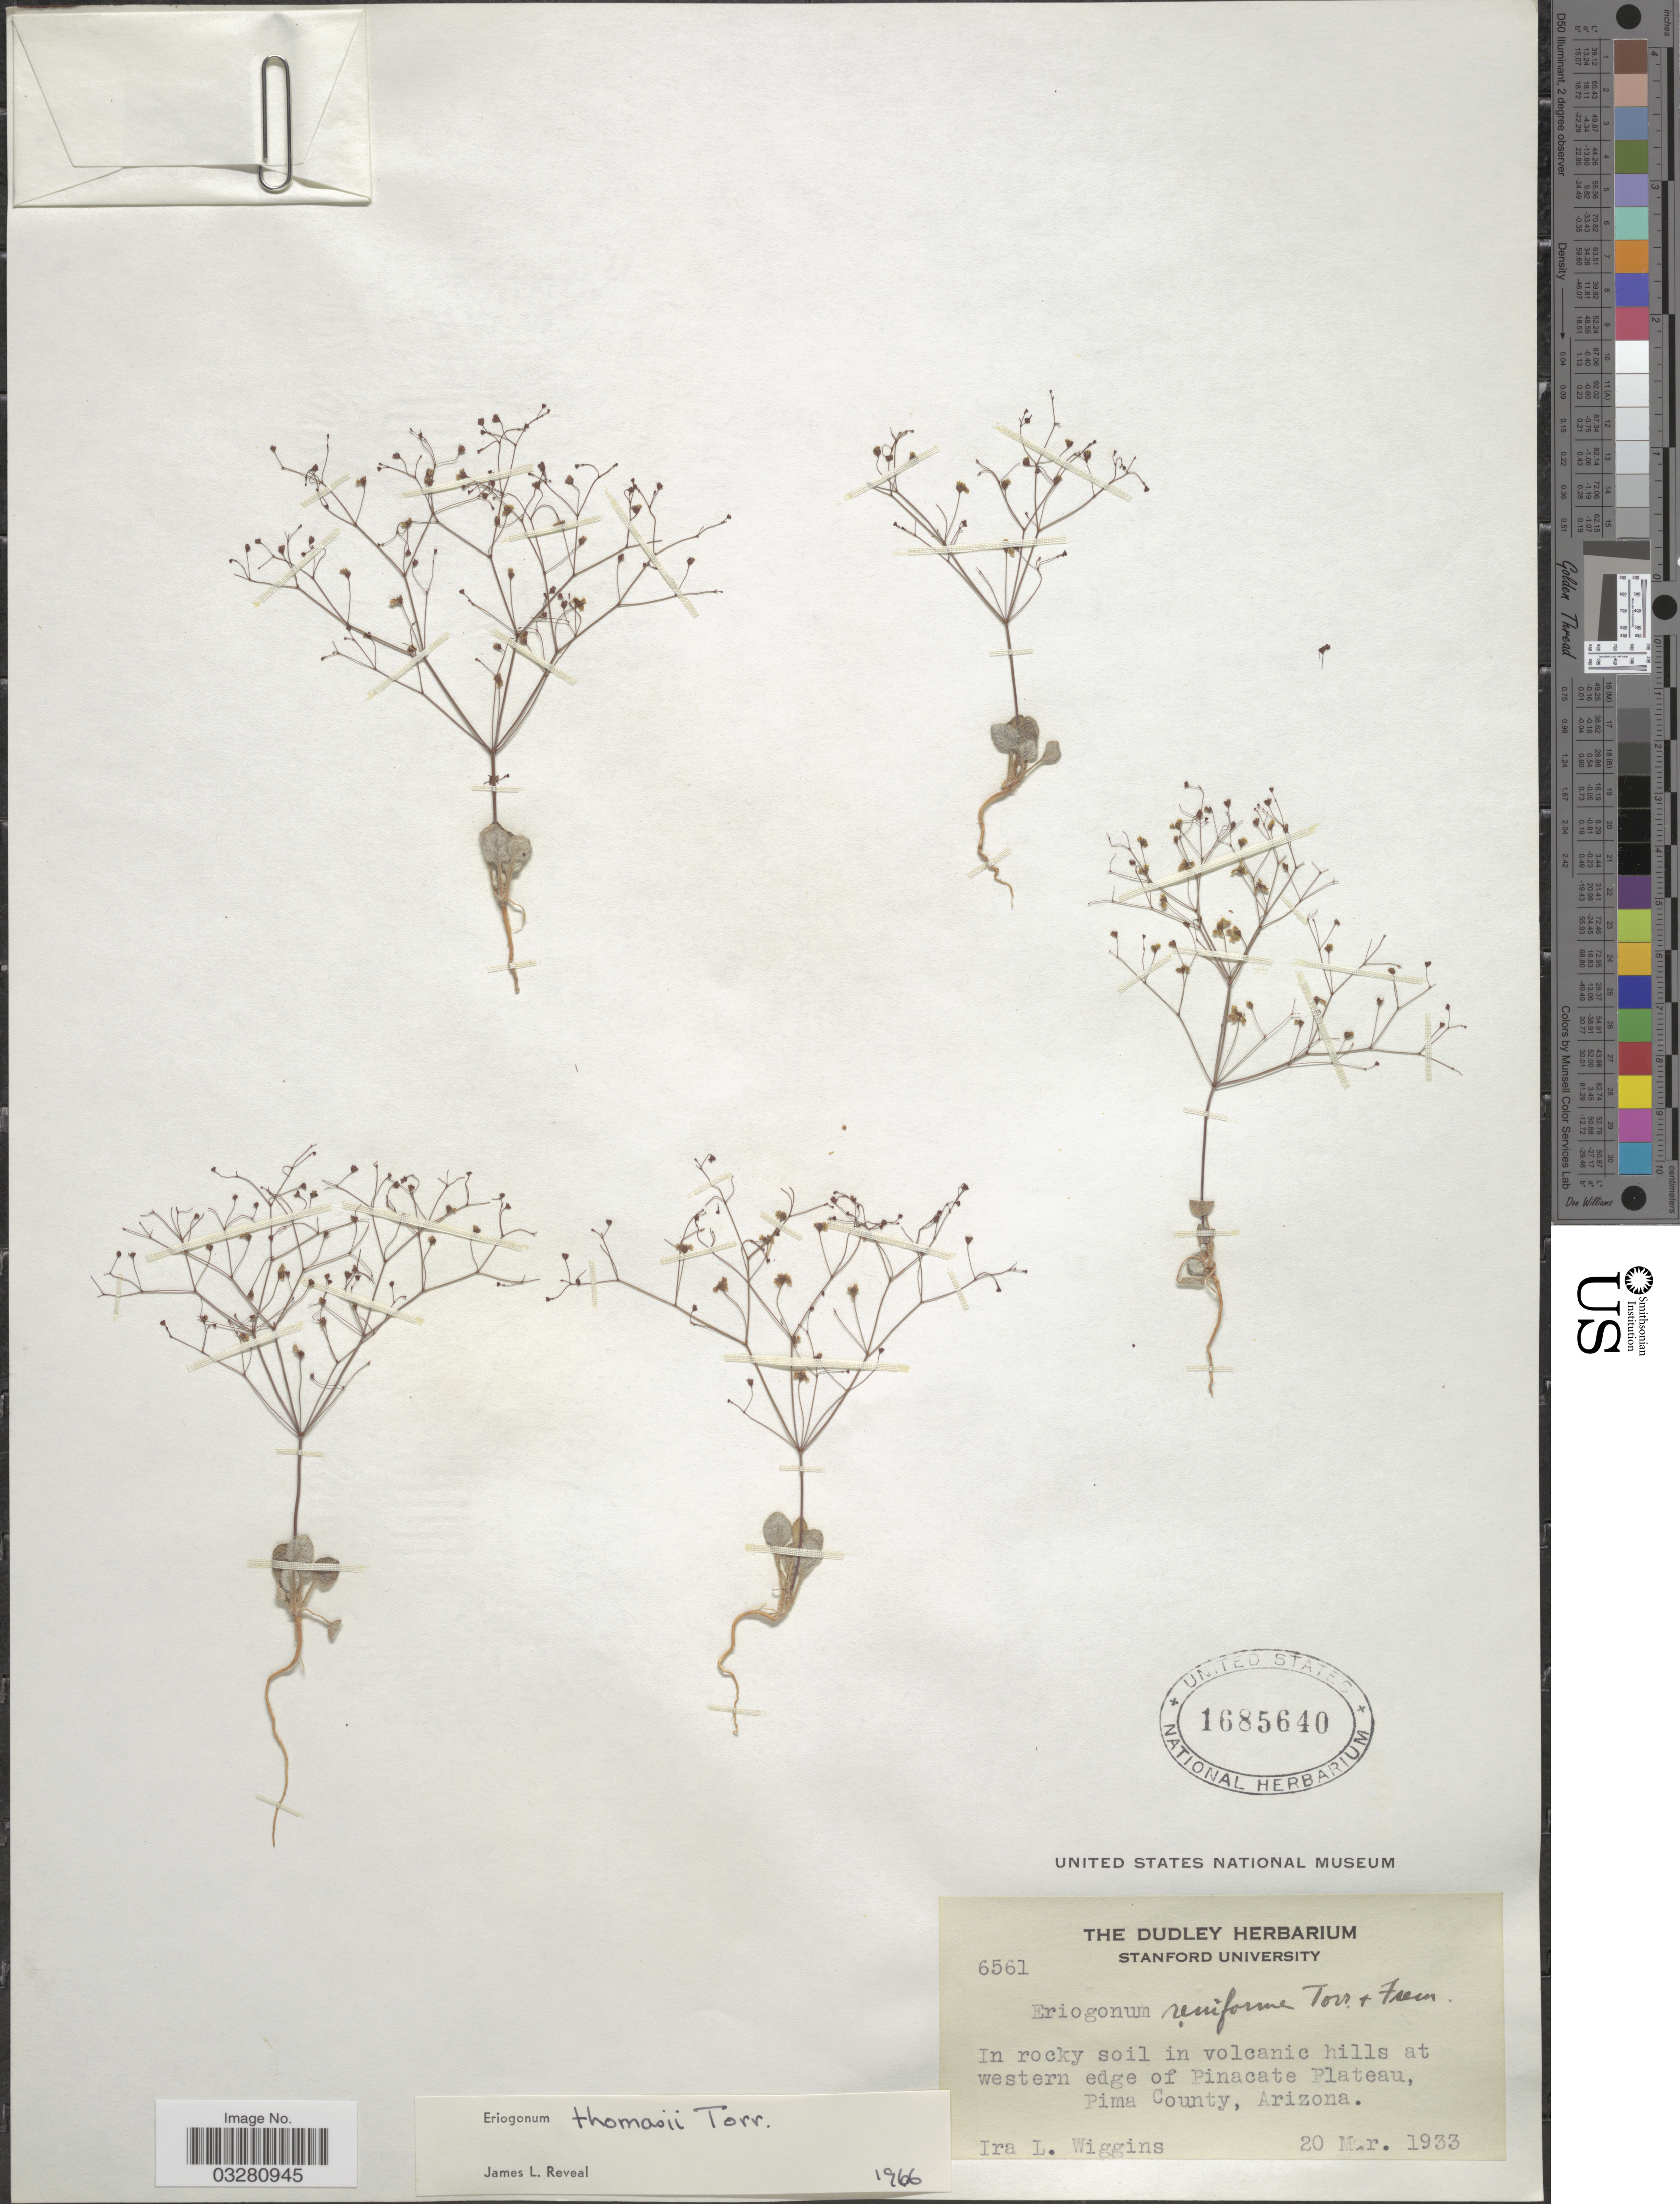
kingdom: Plantae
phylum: Tracheophyta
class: Magnoliopsida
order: Caryophyllales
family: Polygonaceae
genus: Eriogonum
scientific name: Eriogonum thomasii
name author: Torr.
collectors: I. L. Wiggins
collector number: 6561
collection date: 1933-03-20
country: United States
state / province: Arizona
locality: Western edge of Pinacate Plateau, Pima County.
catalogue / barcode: US 1685640